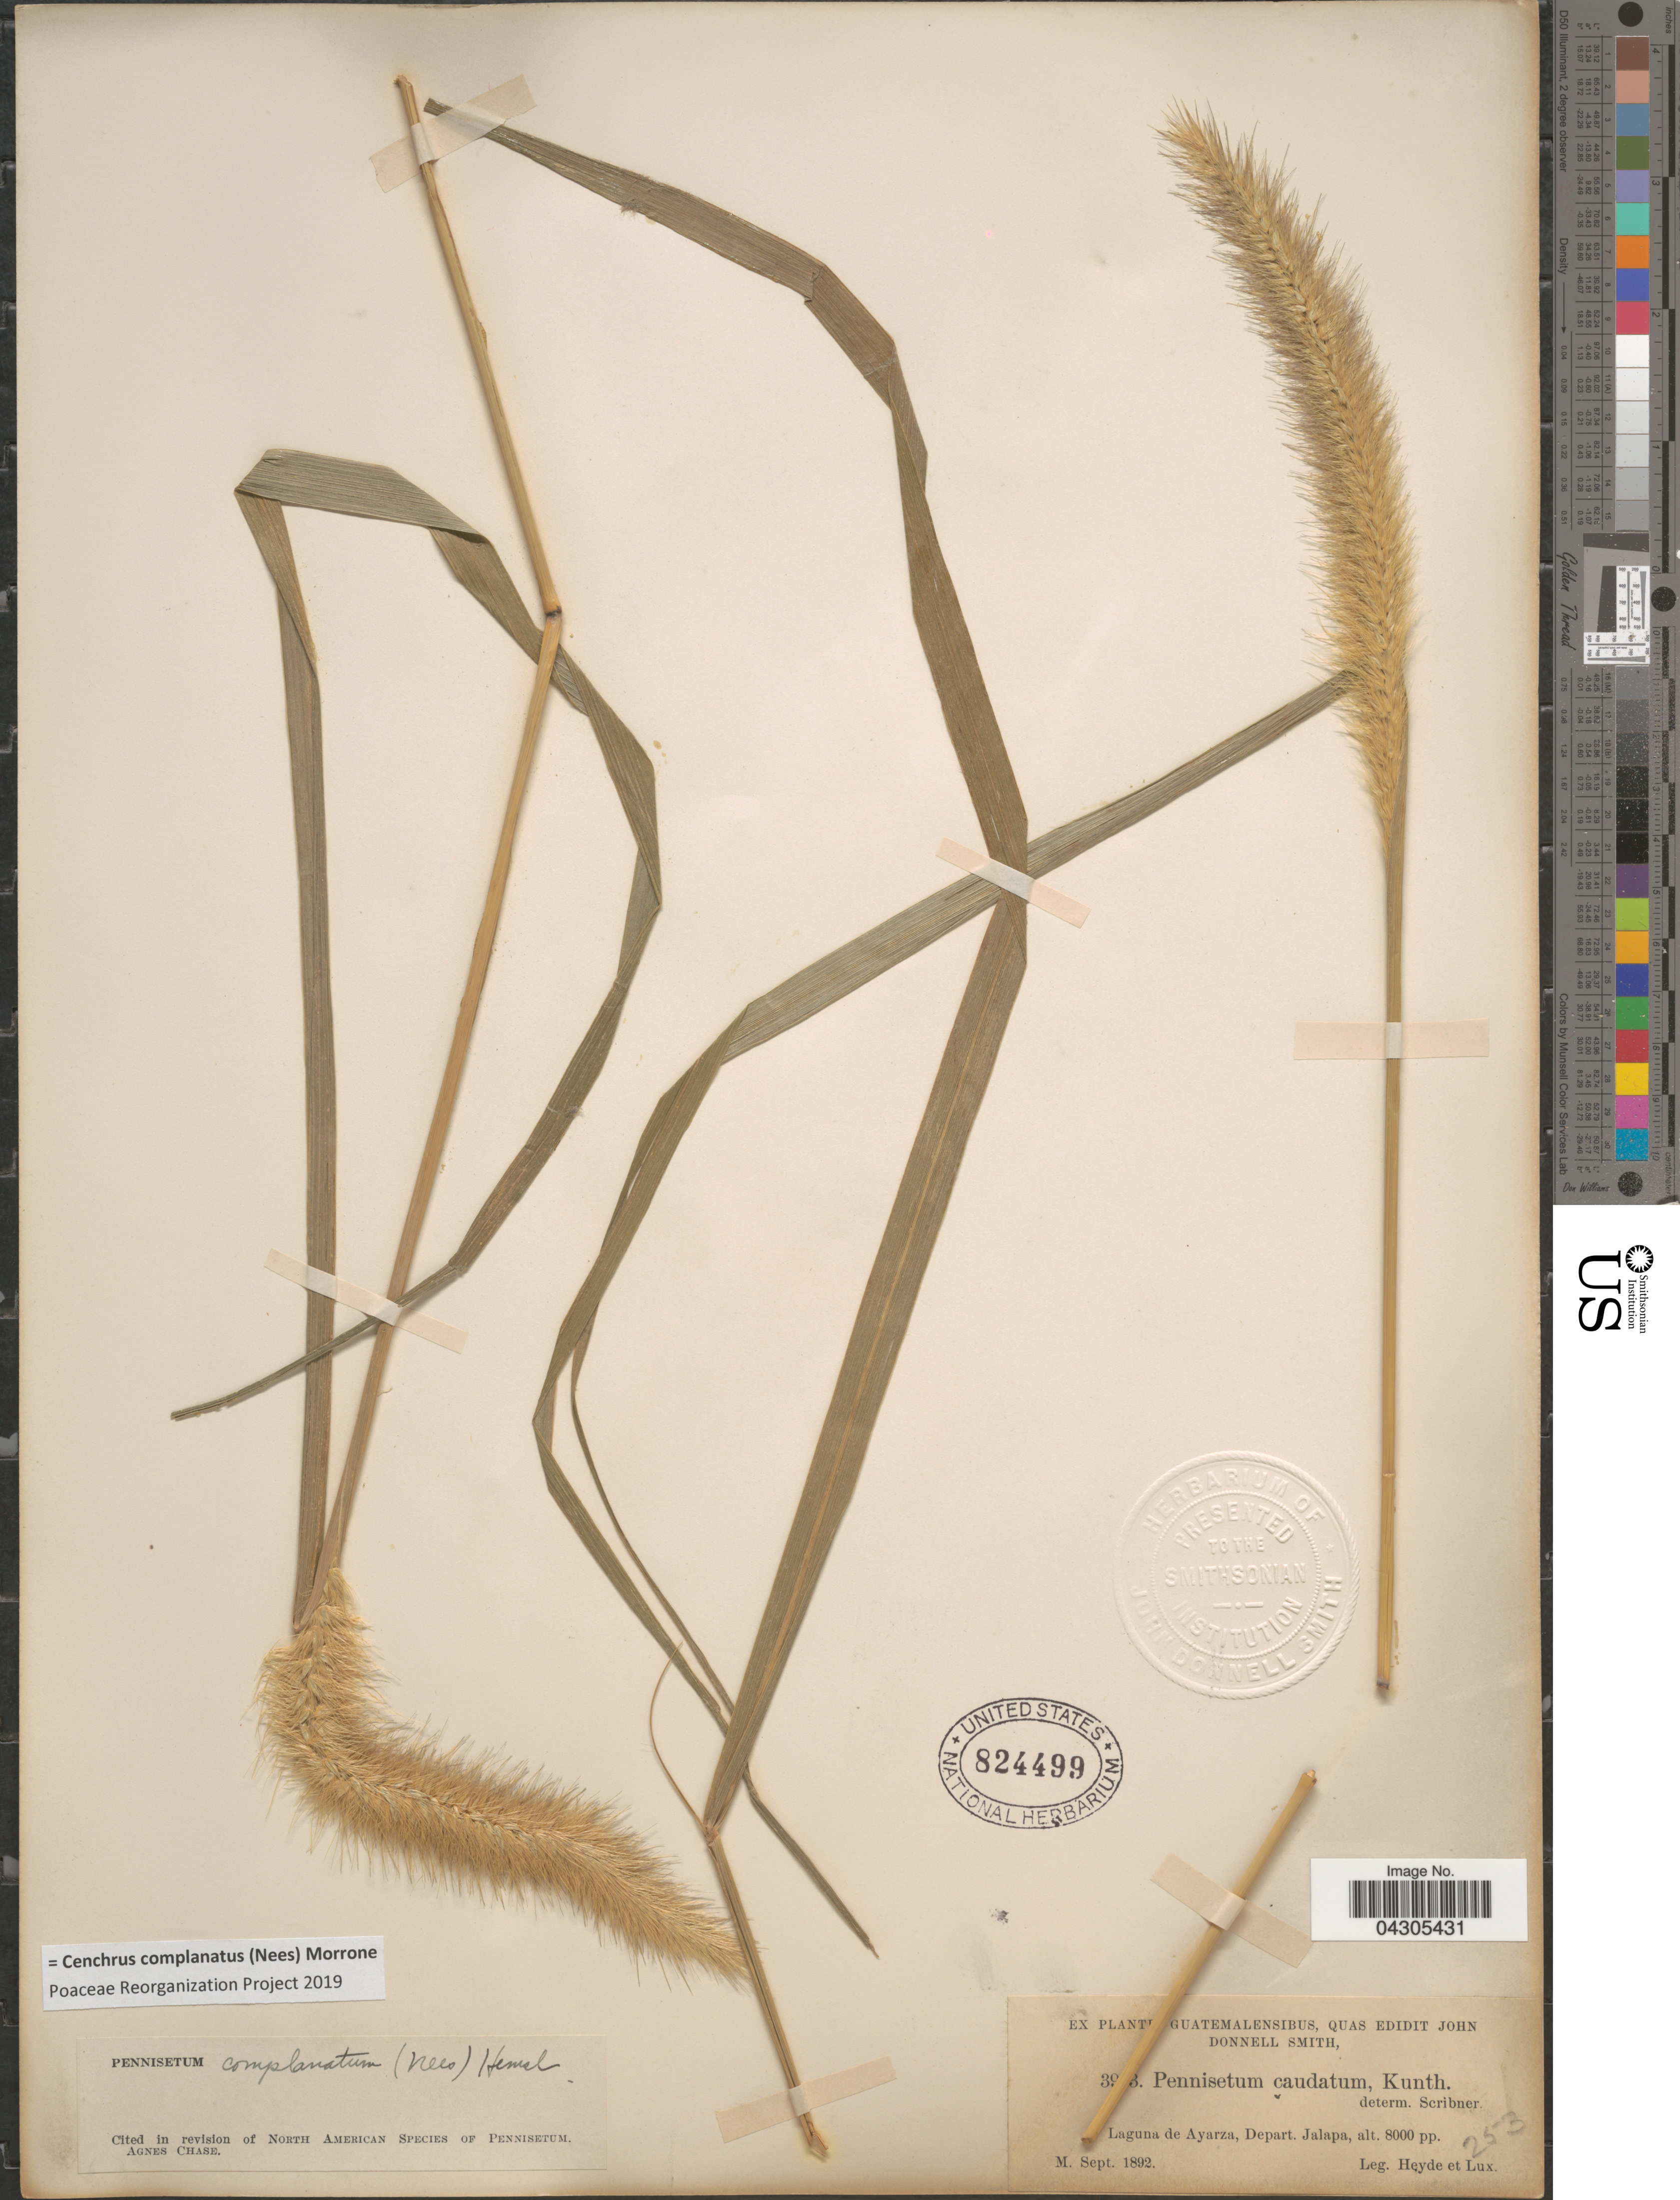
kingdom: Plantae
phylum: Tracheophyta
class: Liliopsida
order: Poales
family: Poaceae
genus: Cenchrus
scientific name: Cenchrus complanatus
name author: (Nees) Morrone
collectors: Heyde & Lux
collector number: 39!3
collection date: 1892-09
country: Guatemala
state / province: Jalapa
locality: Laguna de Ayarza, Depart. Jalapa.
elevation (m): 2438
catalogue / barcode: US 824499